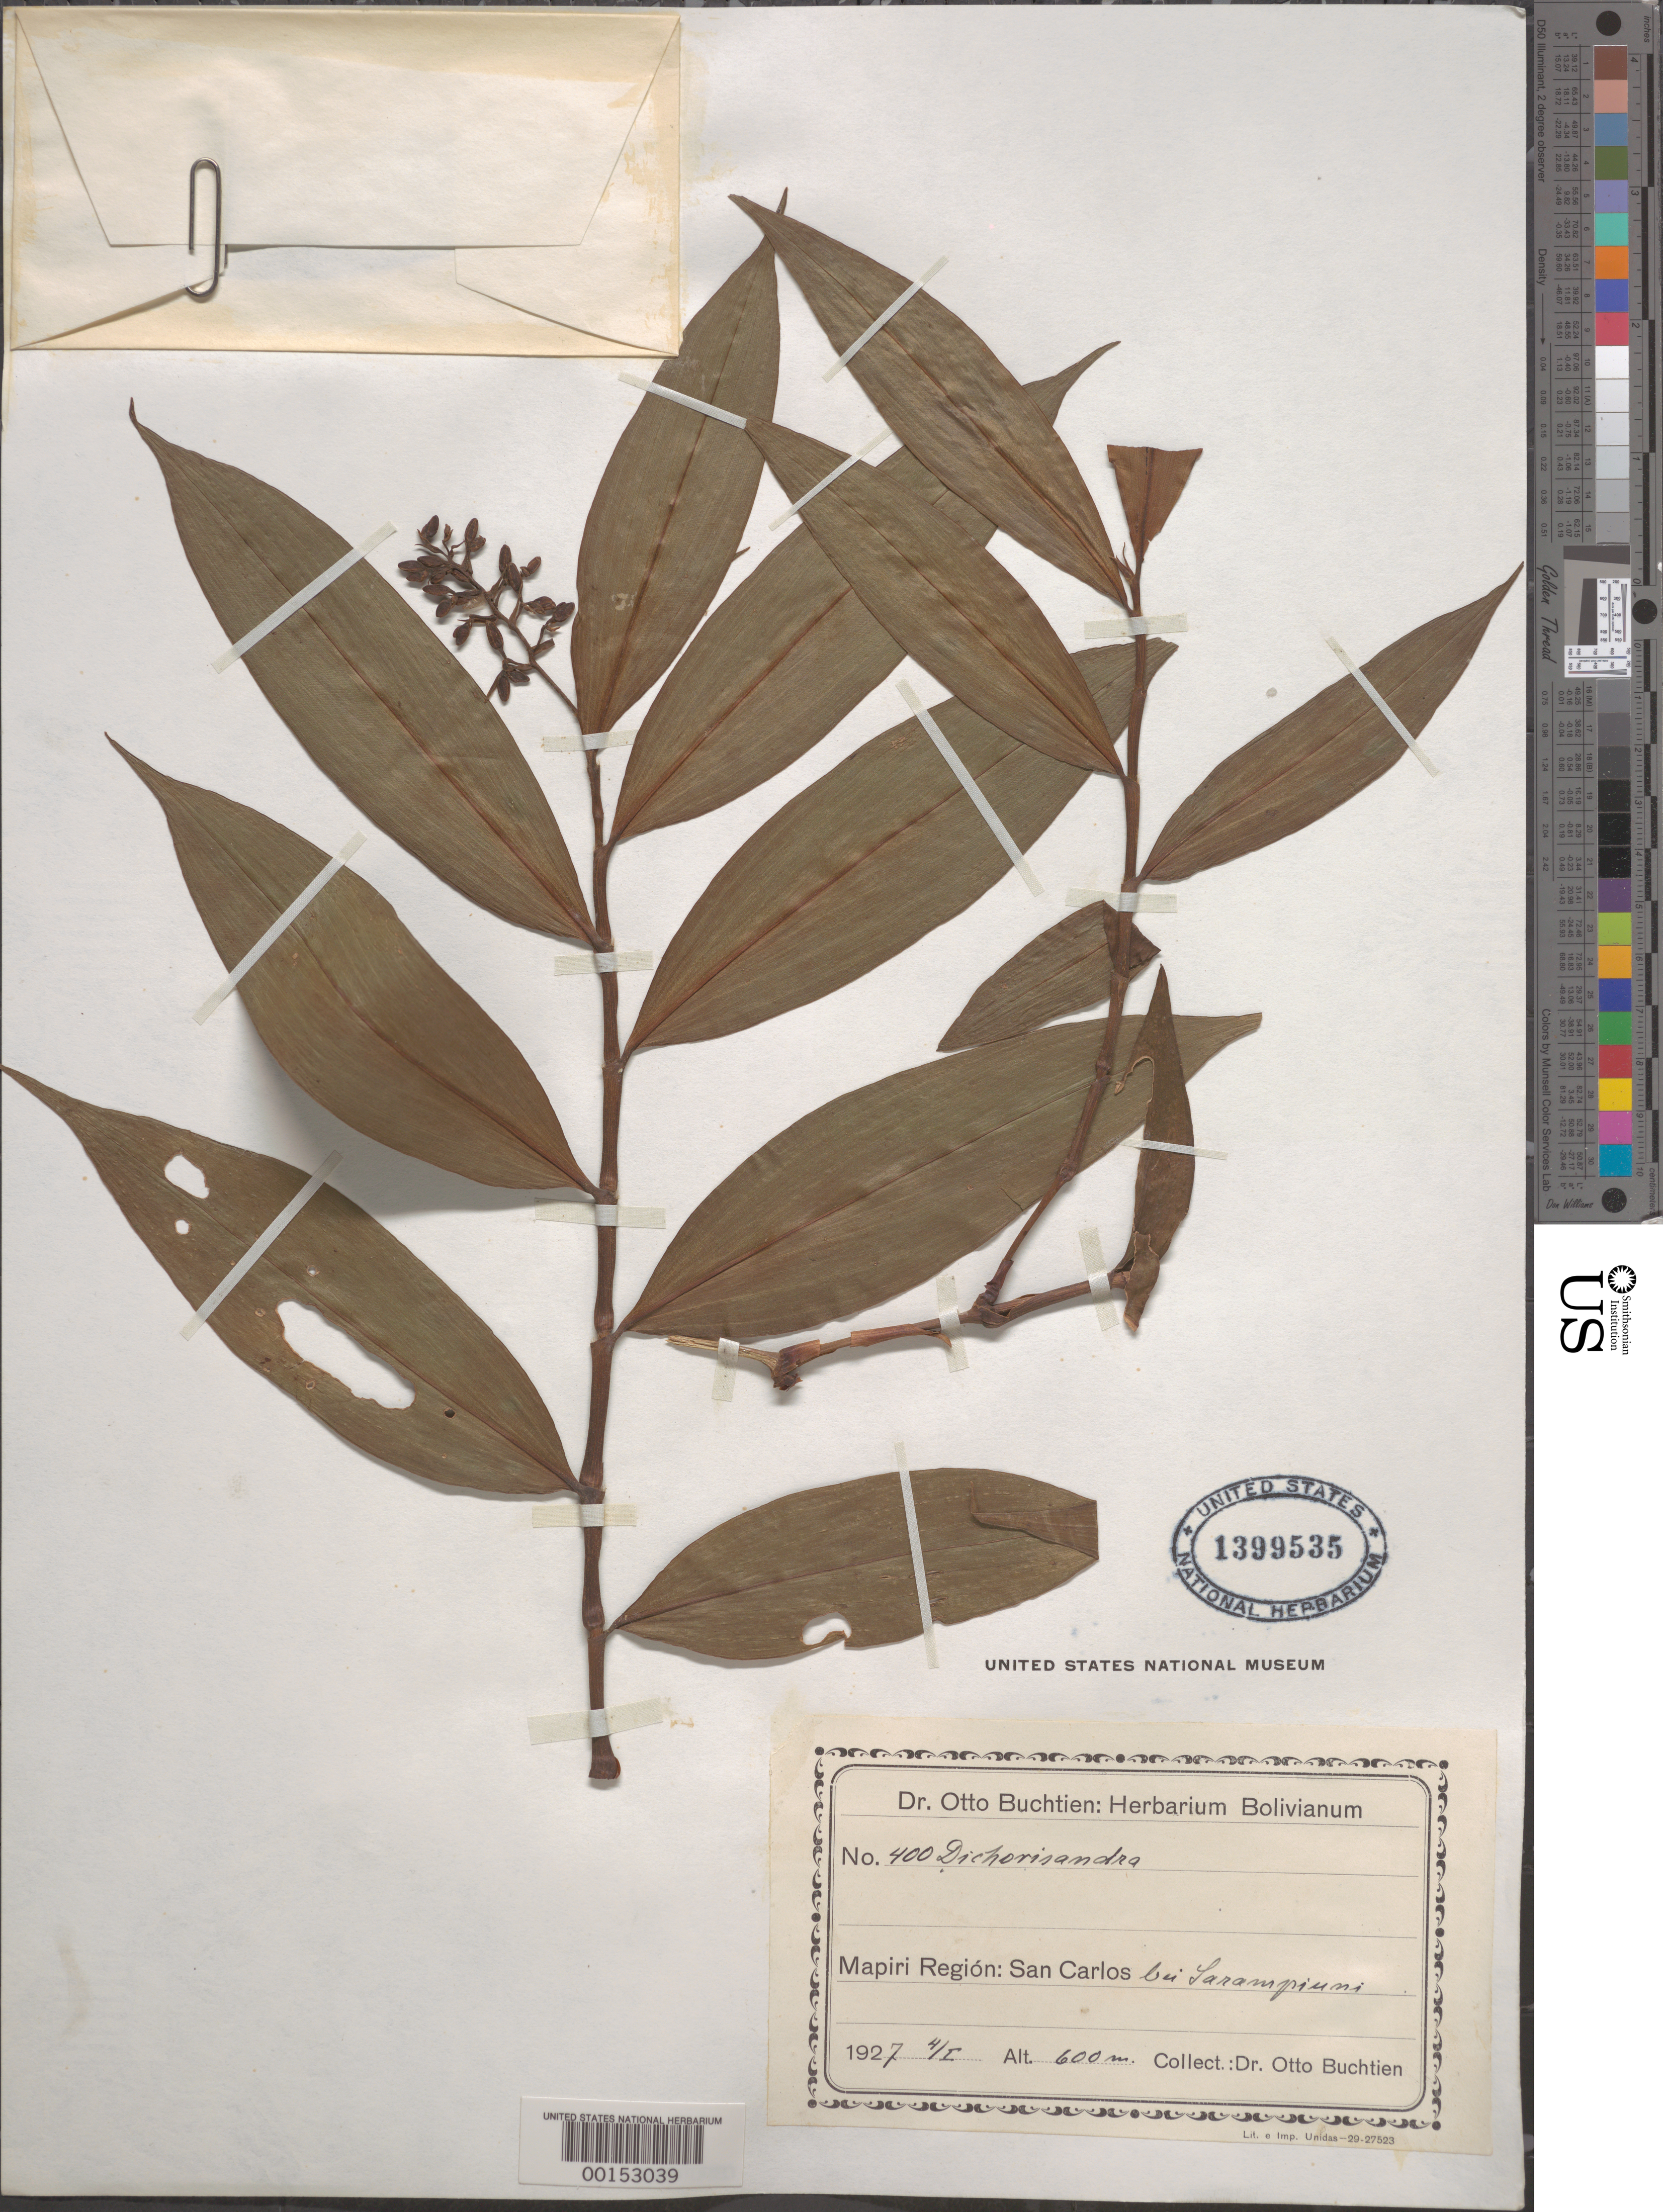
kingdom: Plantae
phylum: Tracheophyta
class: Liliopsida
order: Commelinales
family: Commelinaceae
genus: Dichorisandra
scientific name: Dichorisandra sp.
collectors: O. Buchtien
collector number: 400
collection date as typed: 04 Jan 1927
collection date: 1927-01-04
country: Bolivia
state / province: La Paz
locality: Mapiri; San Carlos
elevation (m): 600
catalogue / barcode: US 1399535